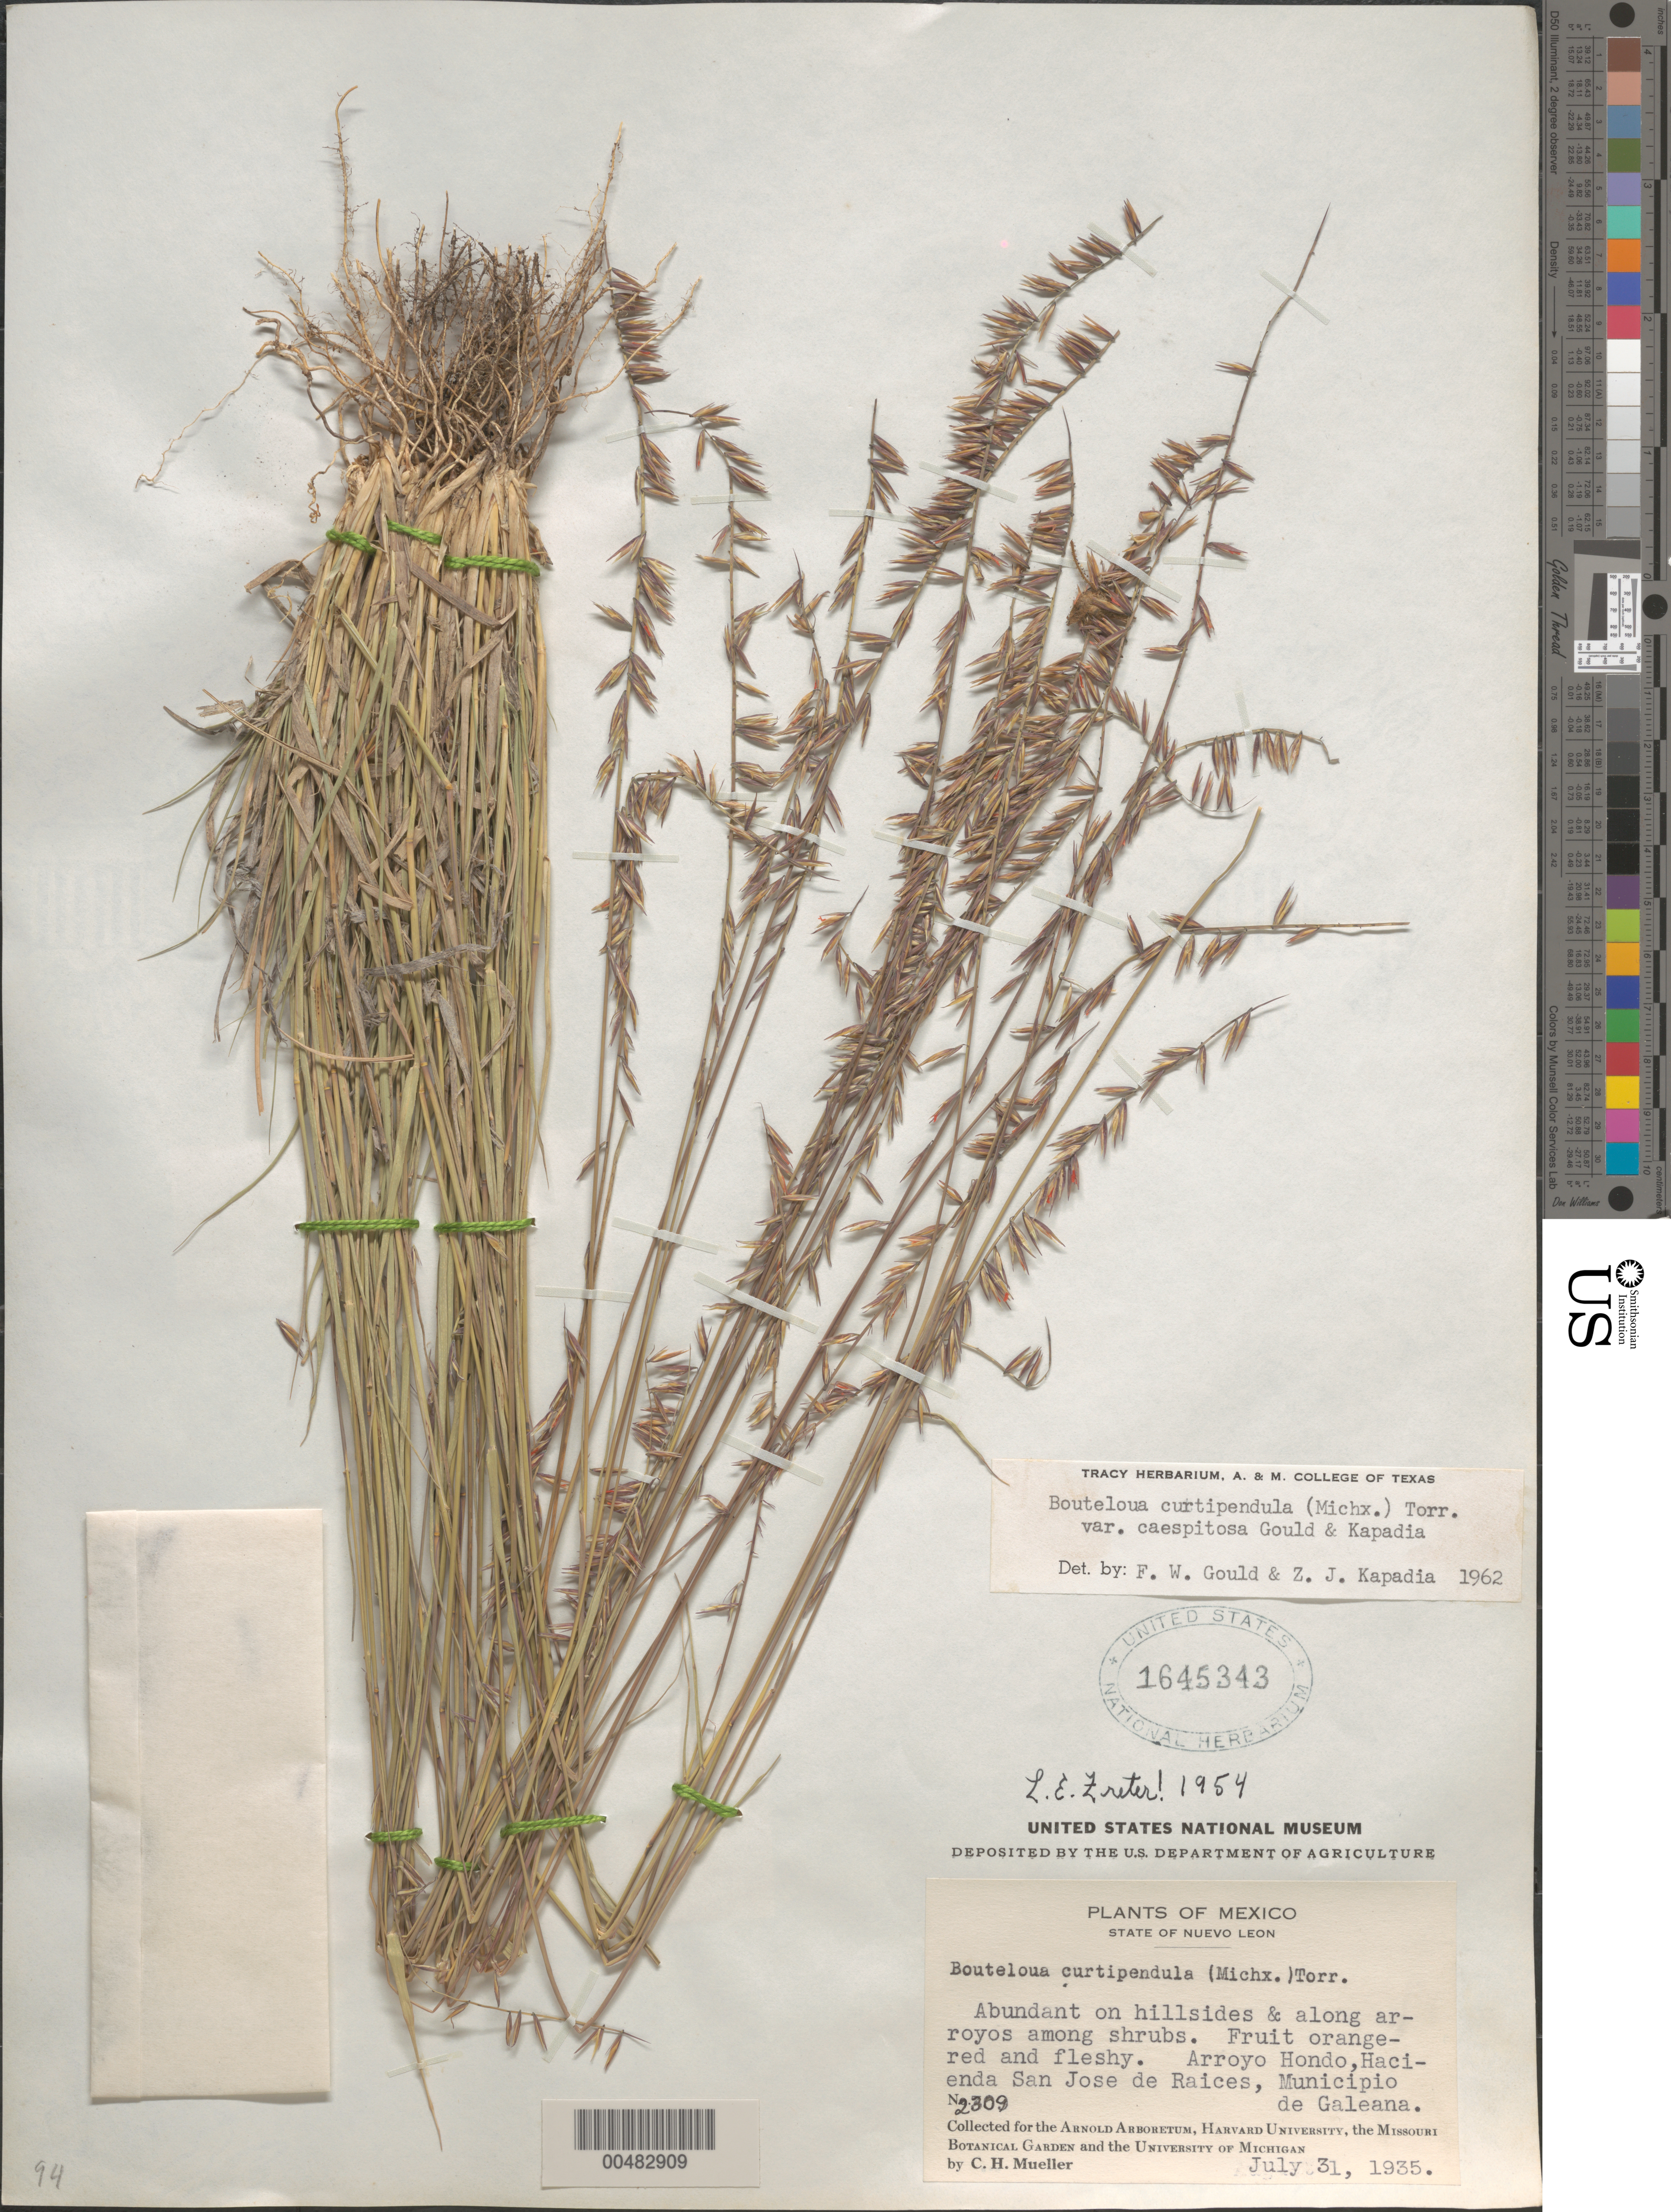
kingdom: Plantae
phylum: Tracheophyta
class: Liliopsida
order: Poales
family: Poaceae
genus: Bouteloua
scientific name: Bouteloua curtipendula var. caespitosa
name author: Gould & Kapadia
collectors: C. H. Mueller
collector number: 2309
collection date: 1935-07-31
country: Mexico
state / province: Nuevo León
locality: Arroyo Hondo, Hacienda San Jose de Raices, Municipio de Galeana.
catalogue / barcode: US 1645343